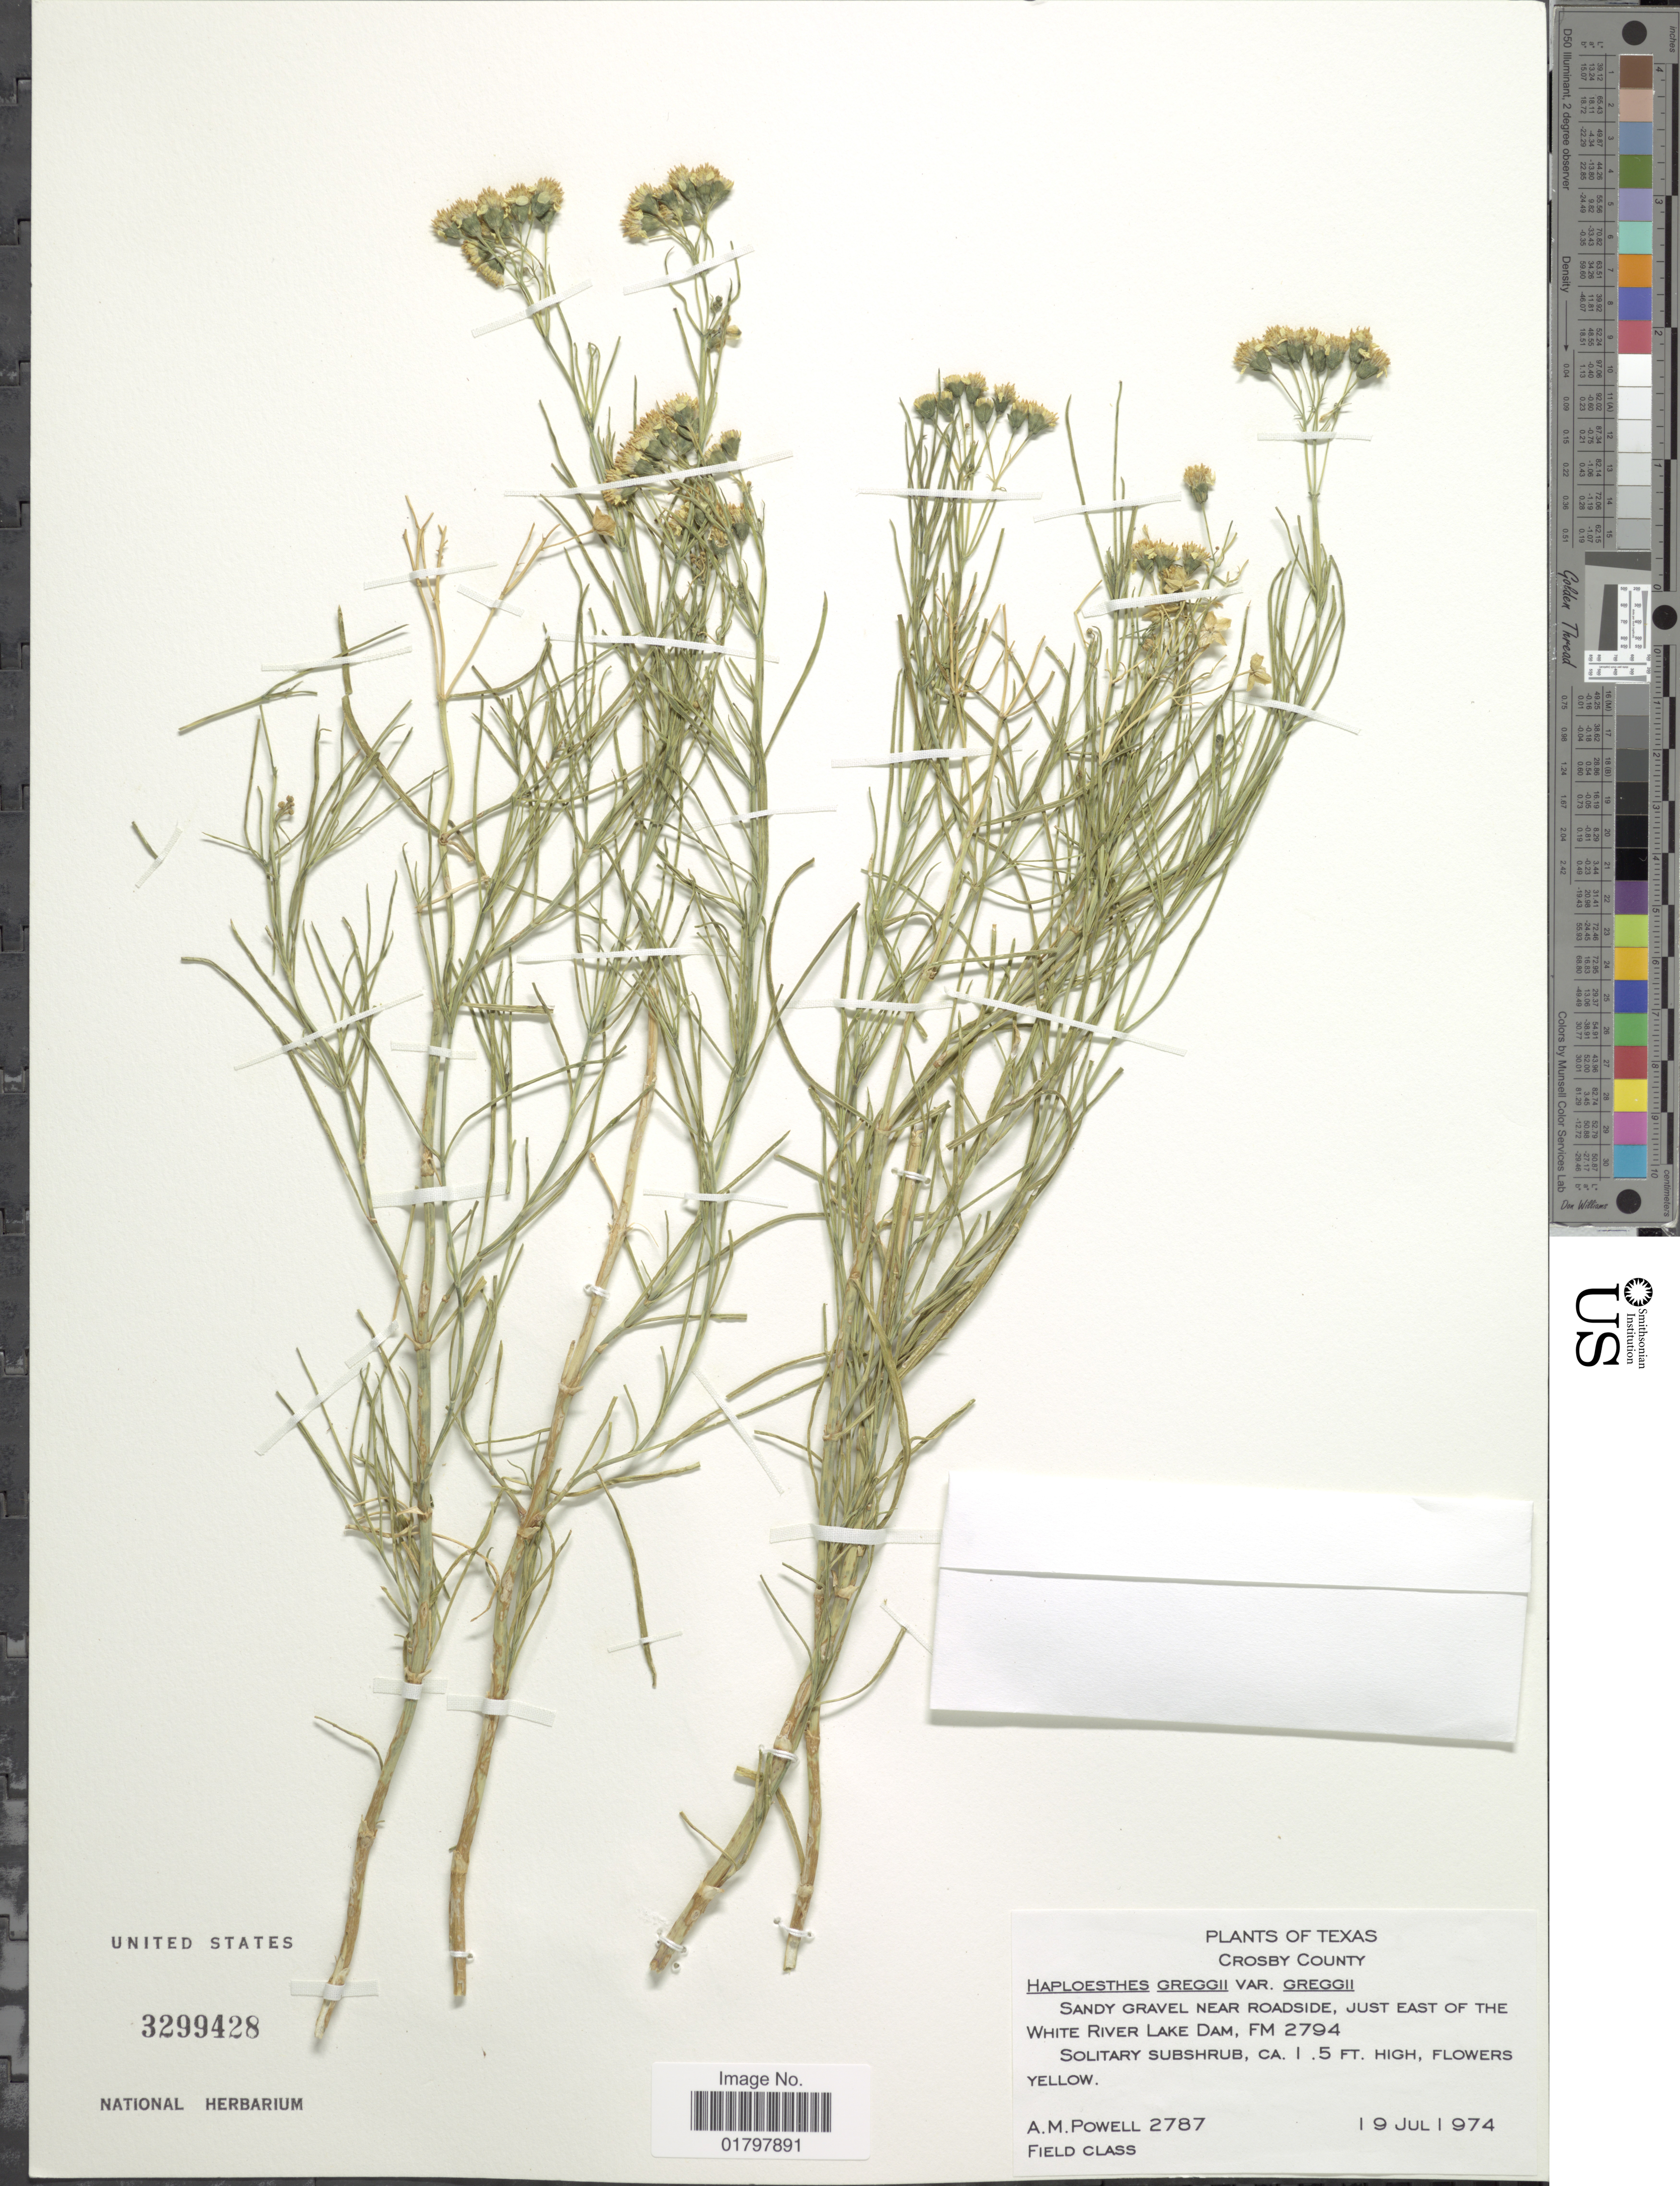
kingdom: Plantae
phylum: Tracheophyta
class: Magnoliopsida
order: Asterales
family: Asteraceae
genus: Haploesthes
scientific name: Haploesthes greggii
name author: A. Gray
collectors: A. M. Powell & Field Class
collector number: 2787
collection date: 1974-07-19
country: United States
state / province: Texas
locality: Crosby County. Sandy gravel near roadside, just East of the White River Lake Dam, FM 2794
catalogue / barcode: US 3299428